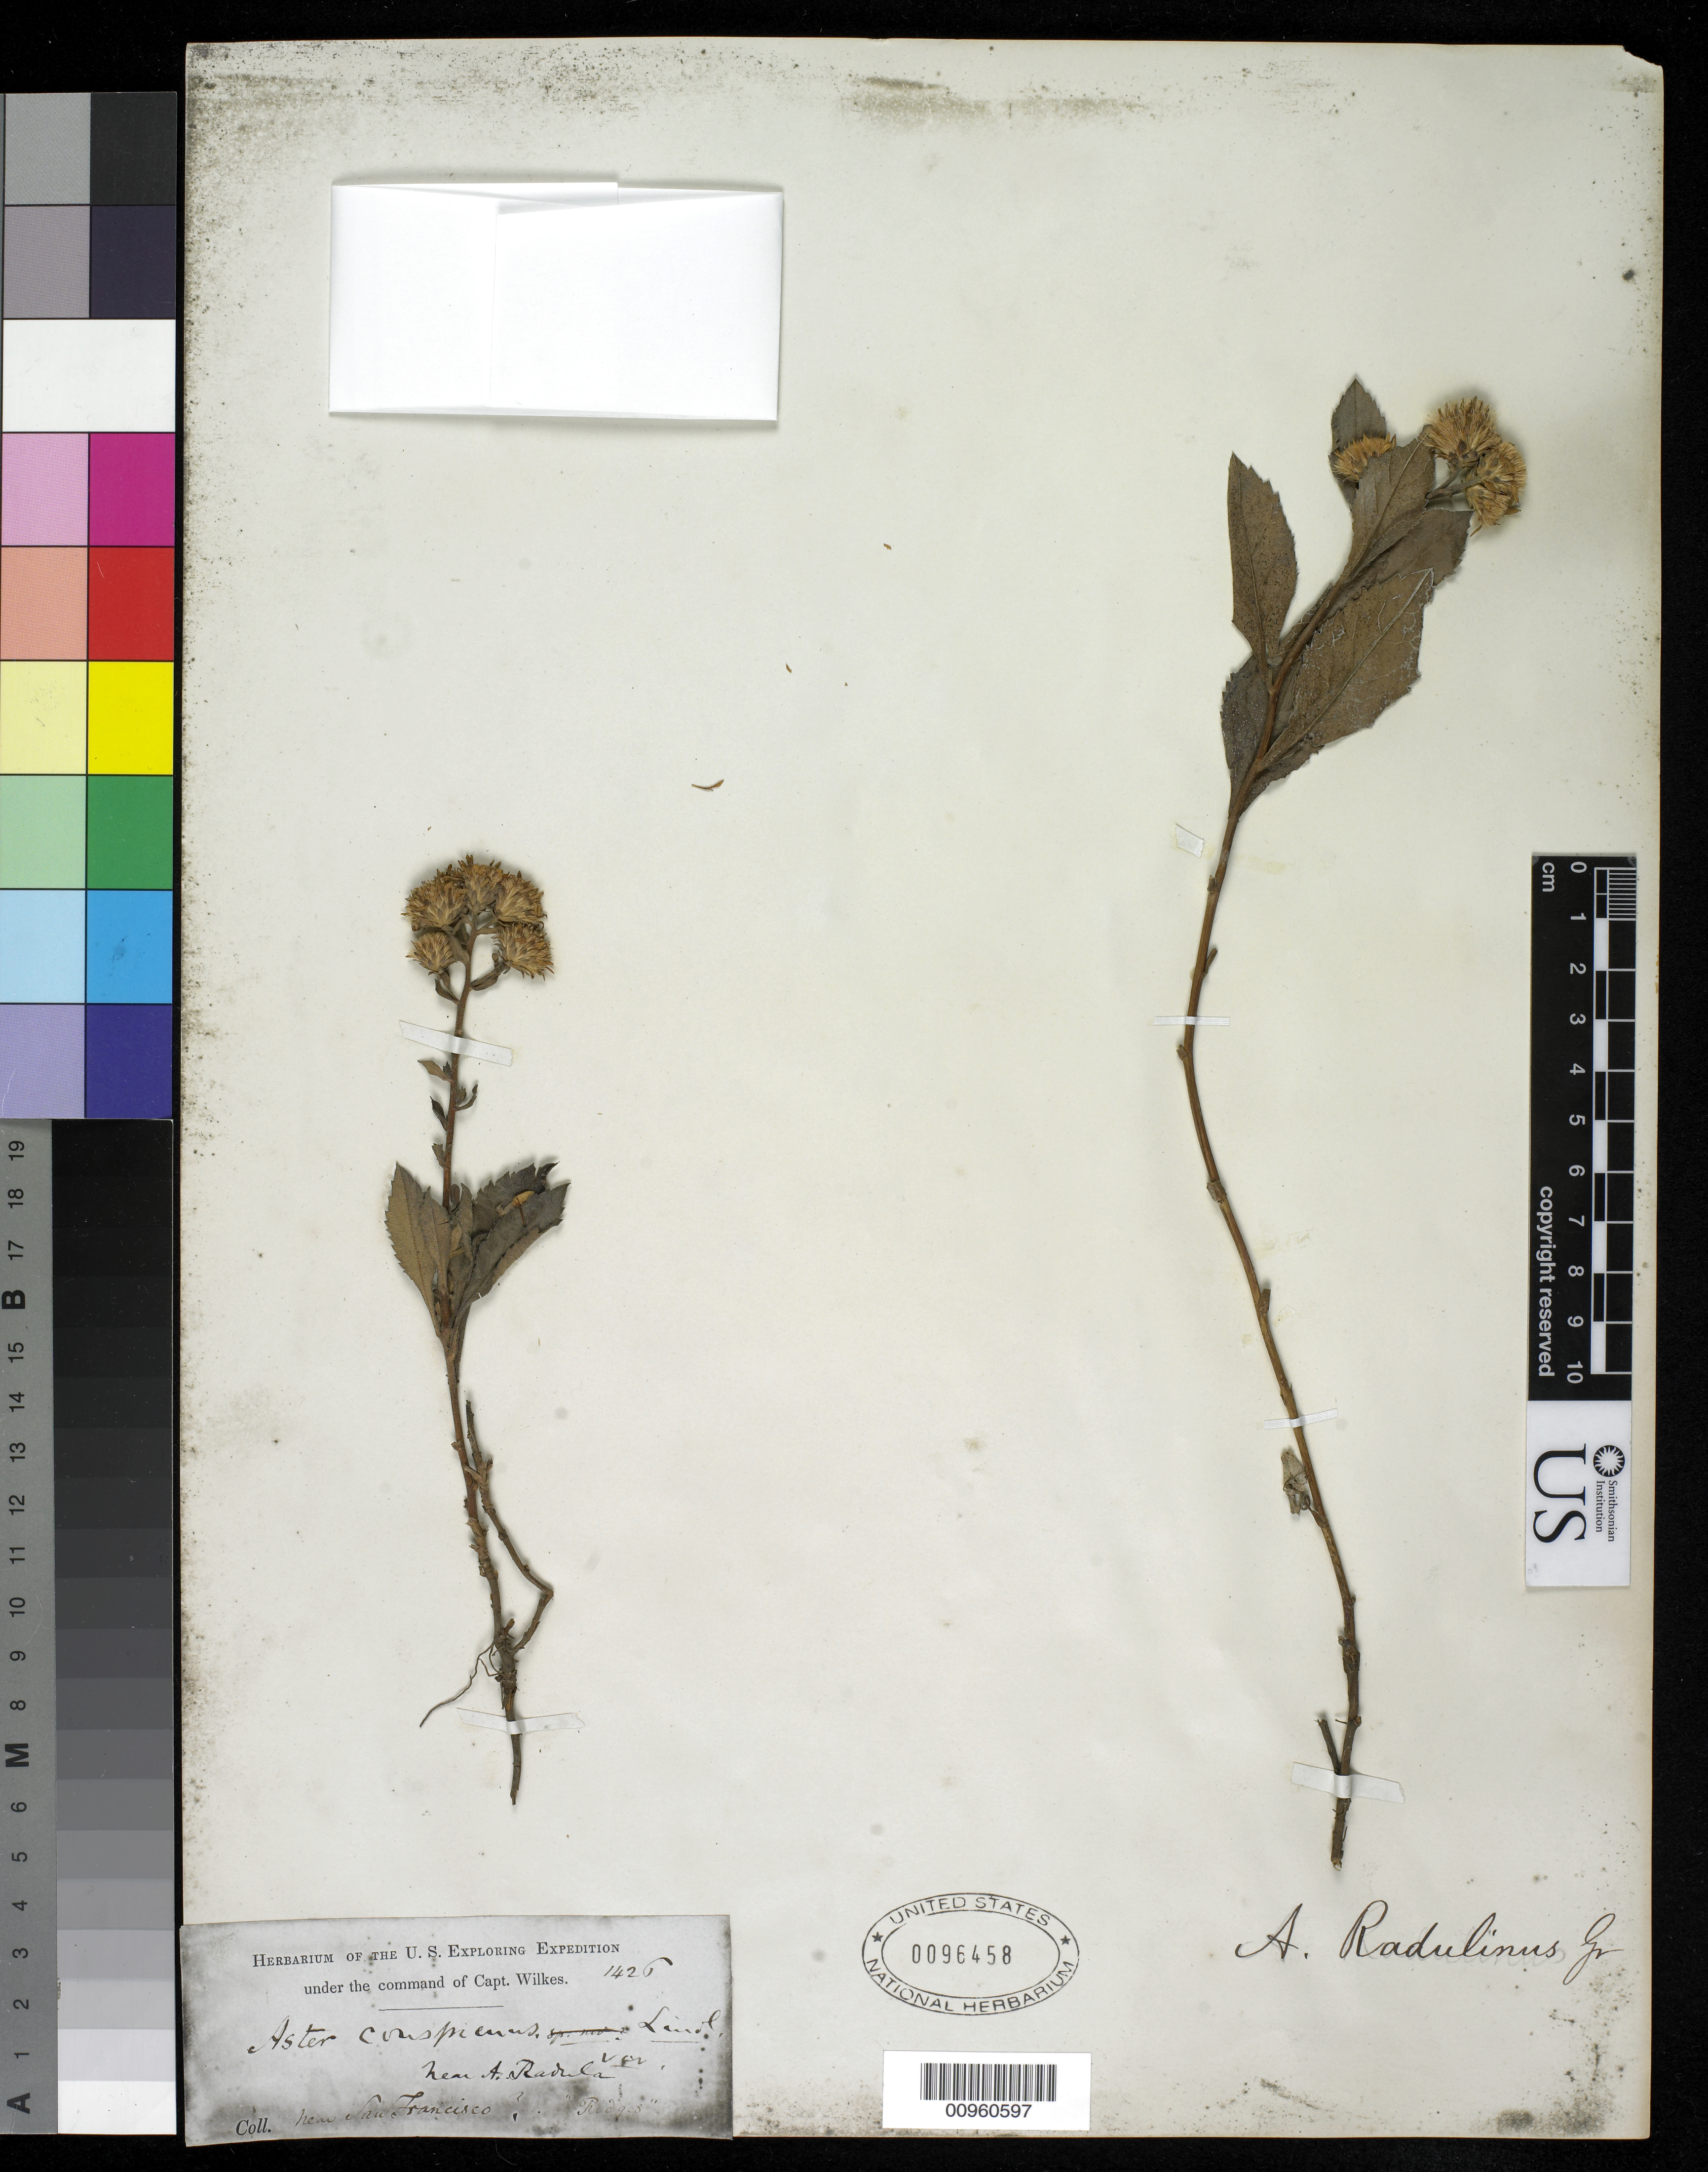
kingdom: Plantae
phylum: Tracheophyta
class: Magnoliopsida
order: Asterales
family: Asteraceae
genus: Eurybia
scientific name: Eurybia radulina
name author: (A. Gray) G.L. Nesom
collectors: Wilkes Explor. Exped.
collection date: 1838/1842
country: United States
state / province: California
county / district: San Francisco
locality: Near San Francisco "Ridges"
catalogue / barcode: US 96458